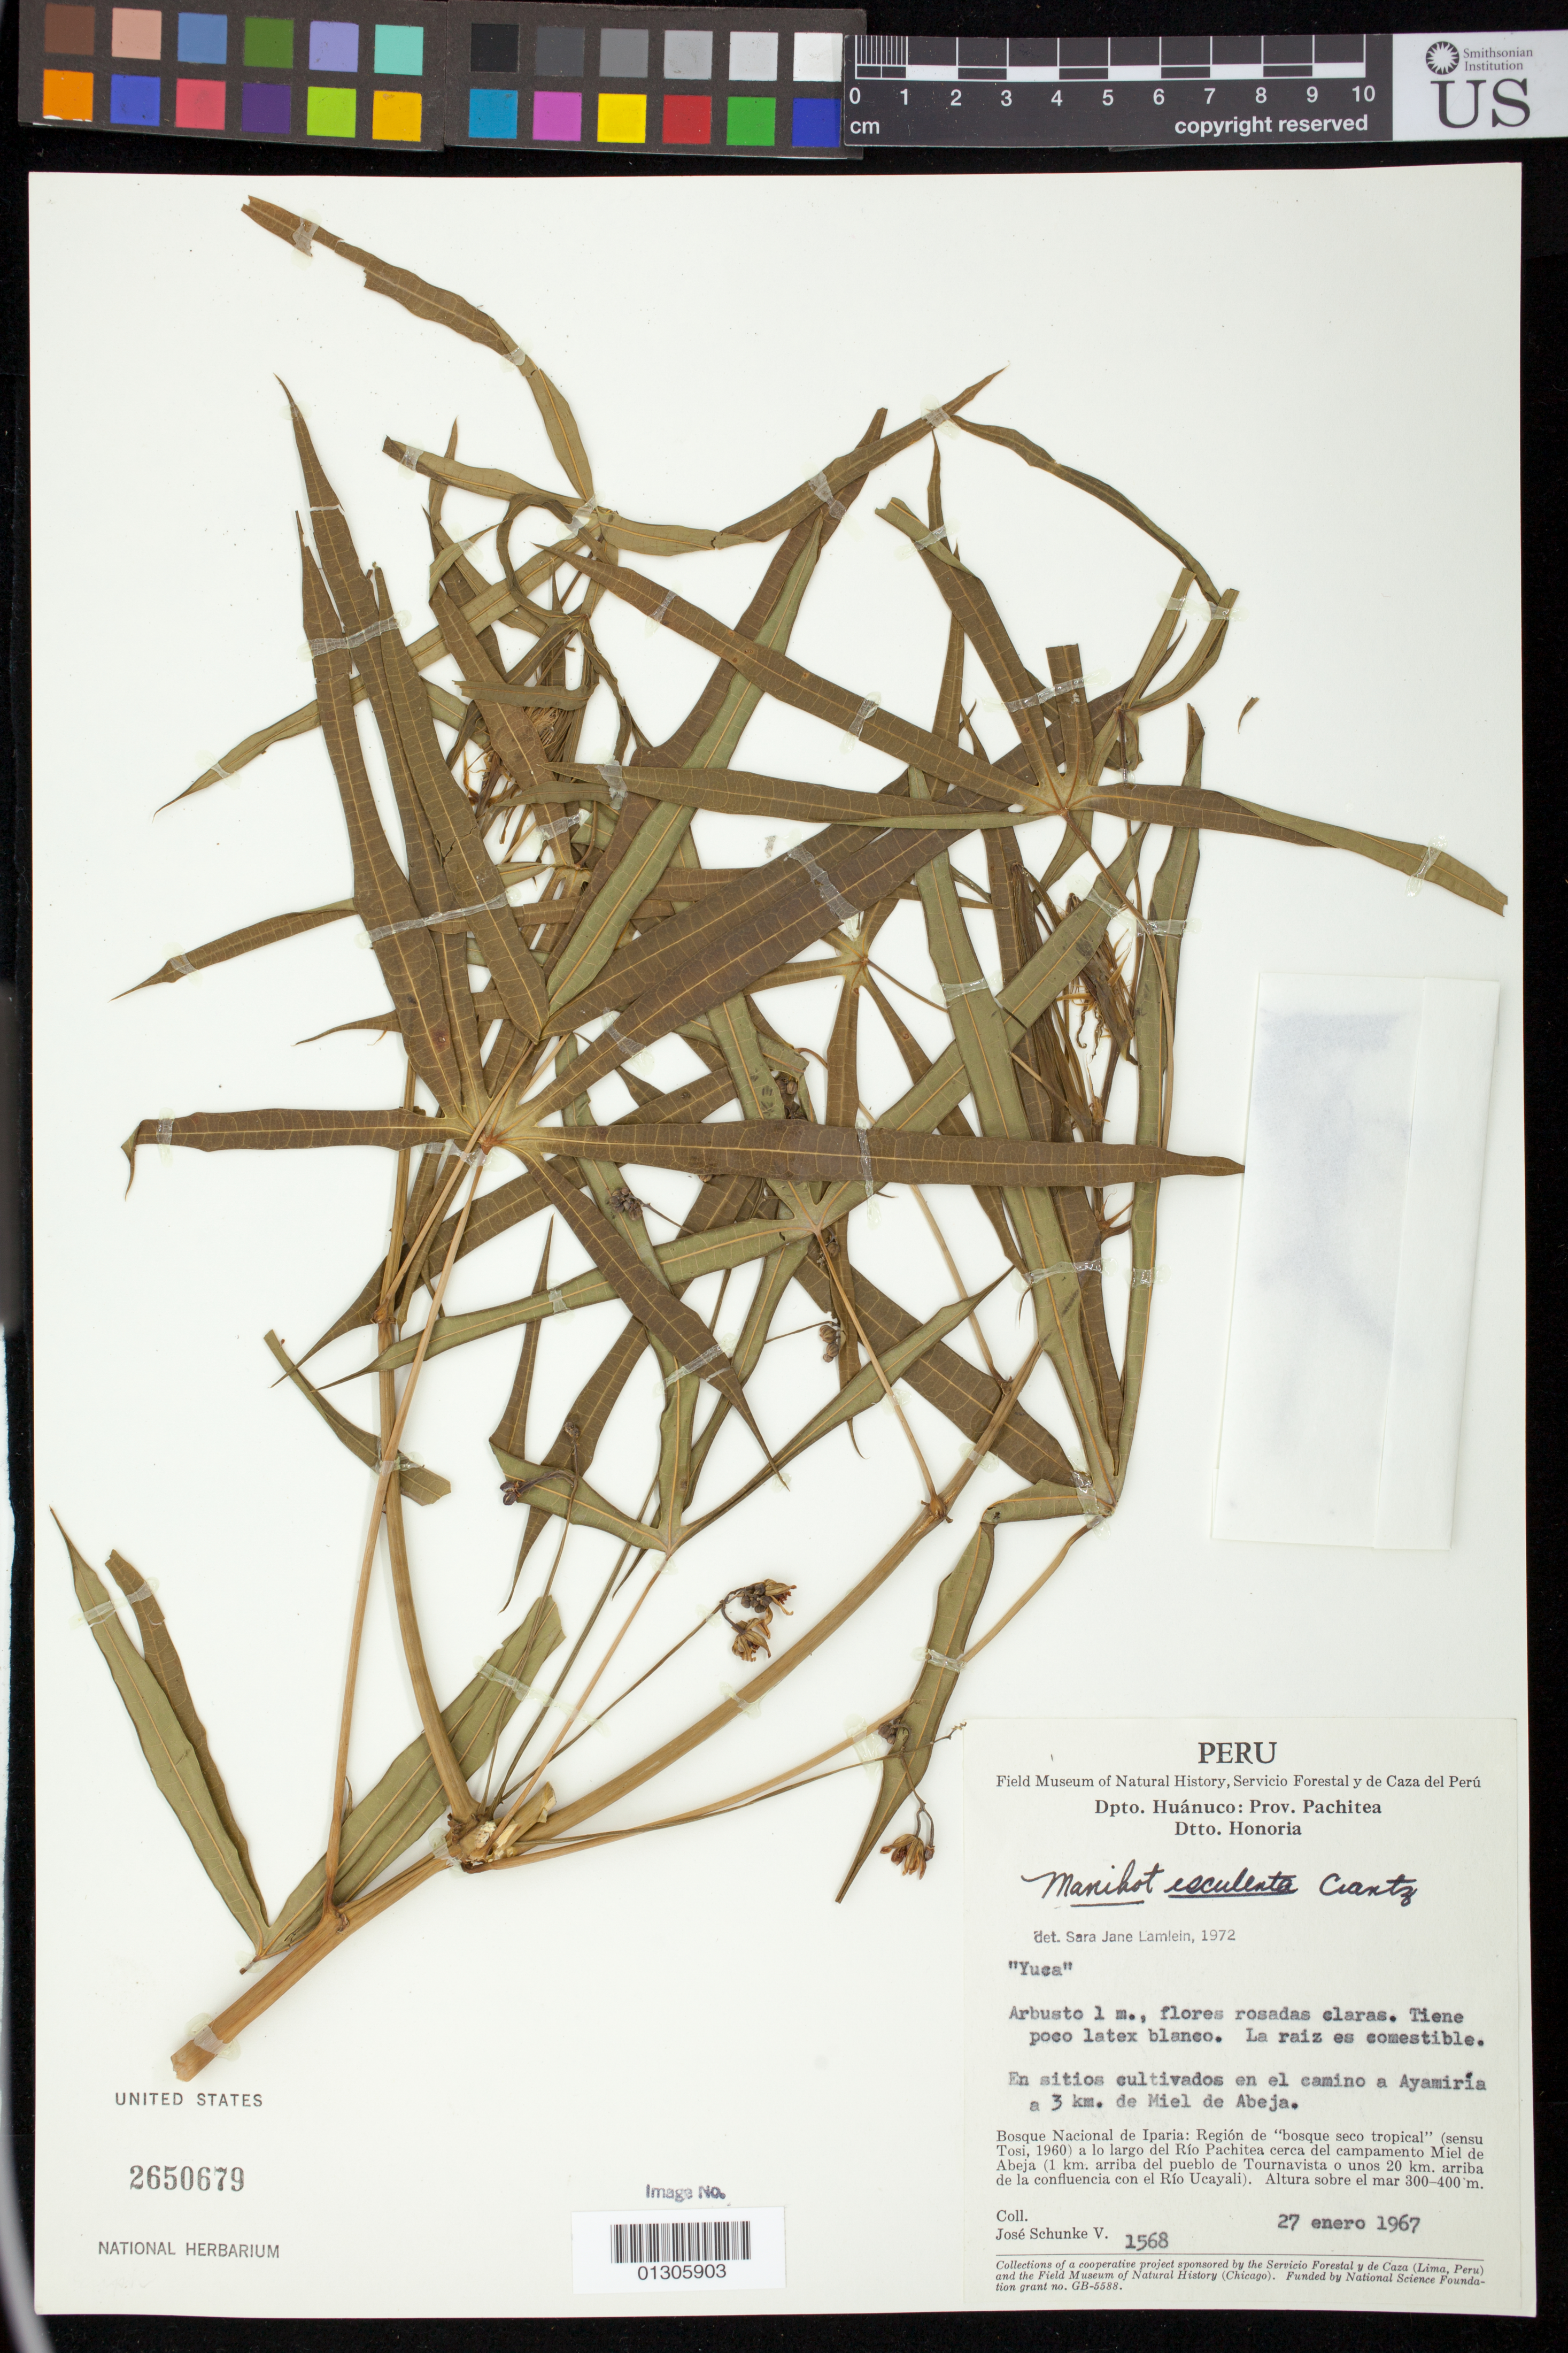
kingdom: Plantae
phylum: Tracheophyta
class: Magnoliopsida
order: Malpighiales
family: Euphorbiaceae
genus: Manihot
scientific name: Manihot esculenta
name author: Crantz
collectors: J. Schunke Vigo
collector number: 1568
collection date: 1967-01-27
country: Peru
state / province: Huánuco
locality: Prov. Pachitea Dtto. Honoria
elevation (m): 300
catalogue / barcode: US 2650679